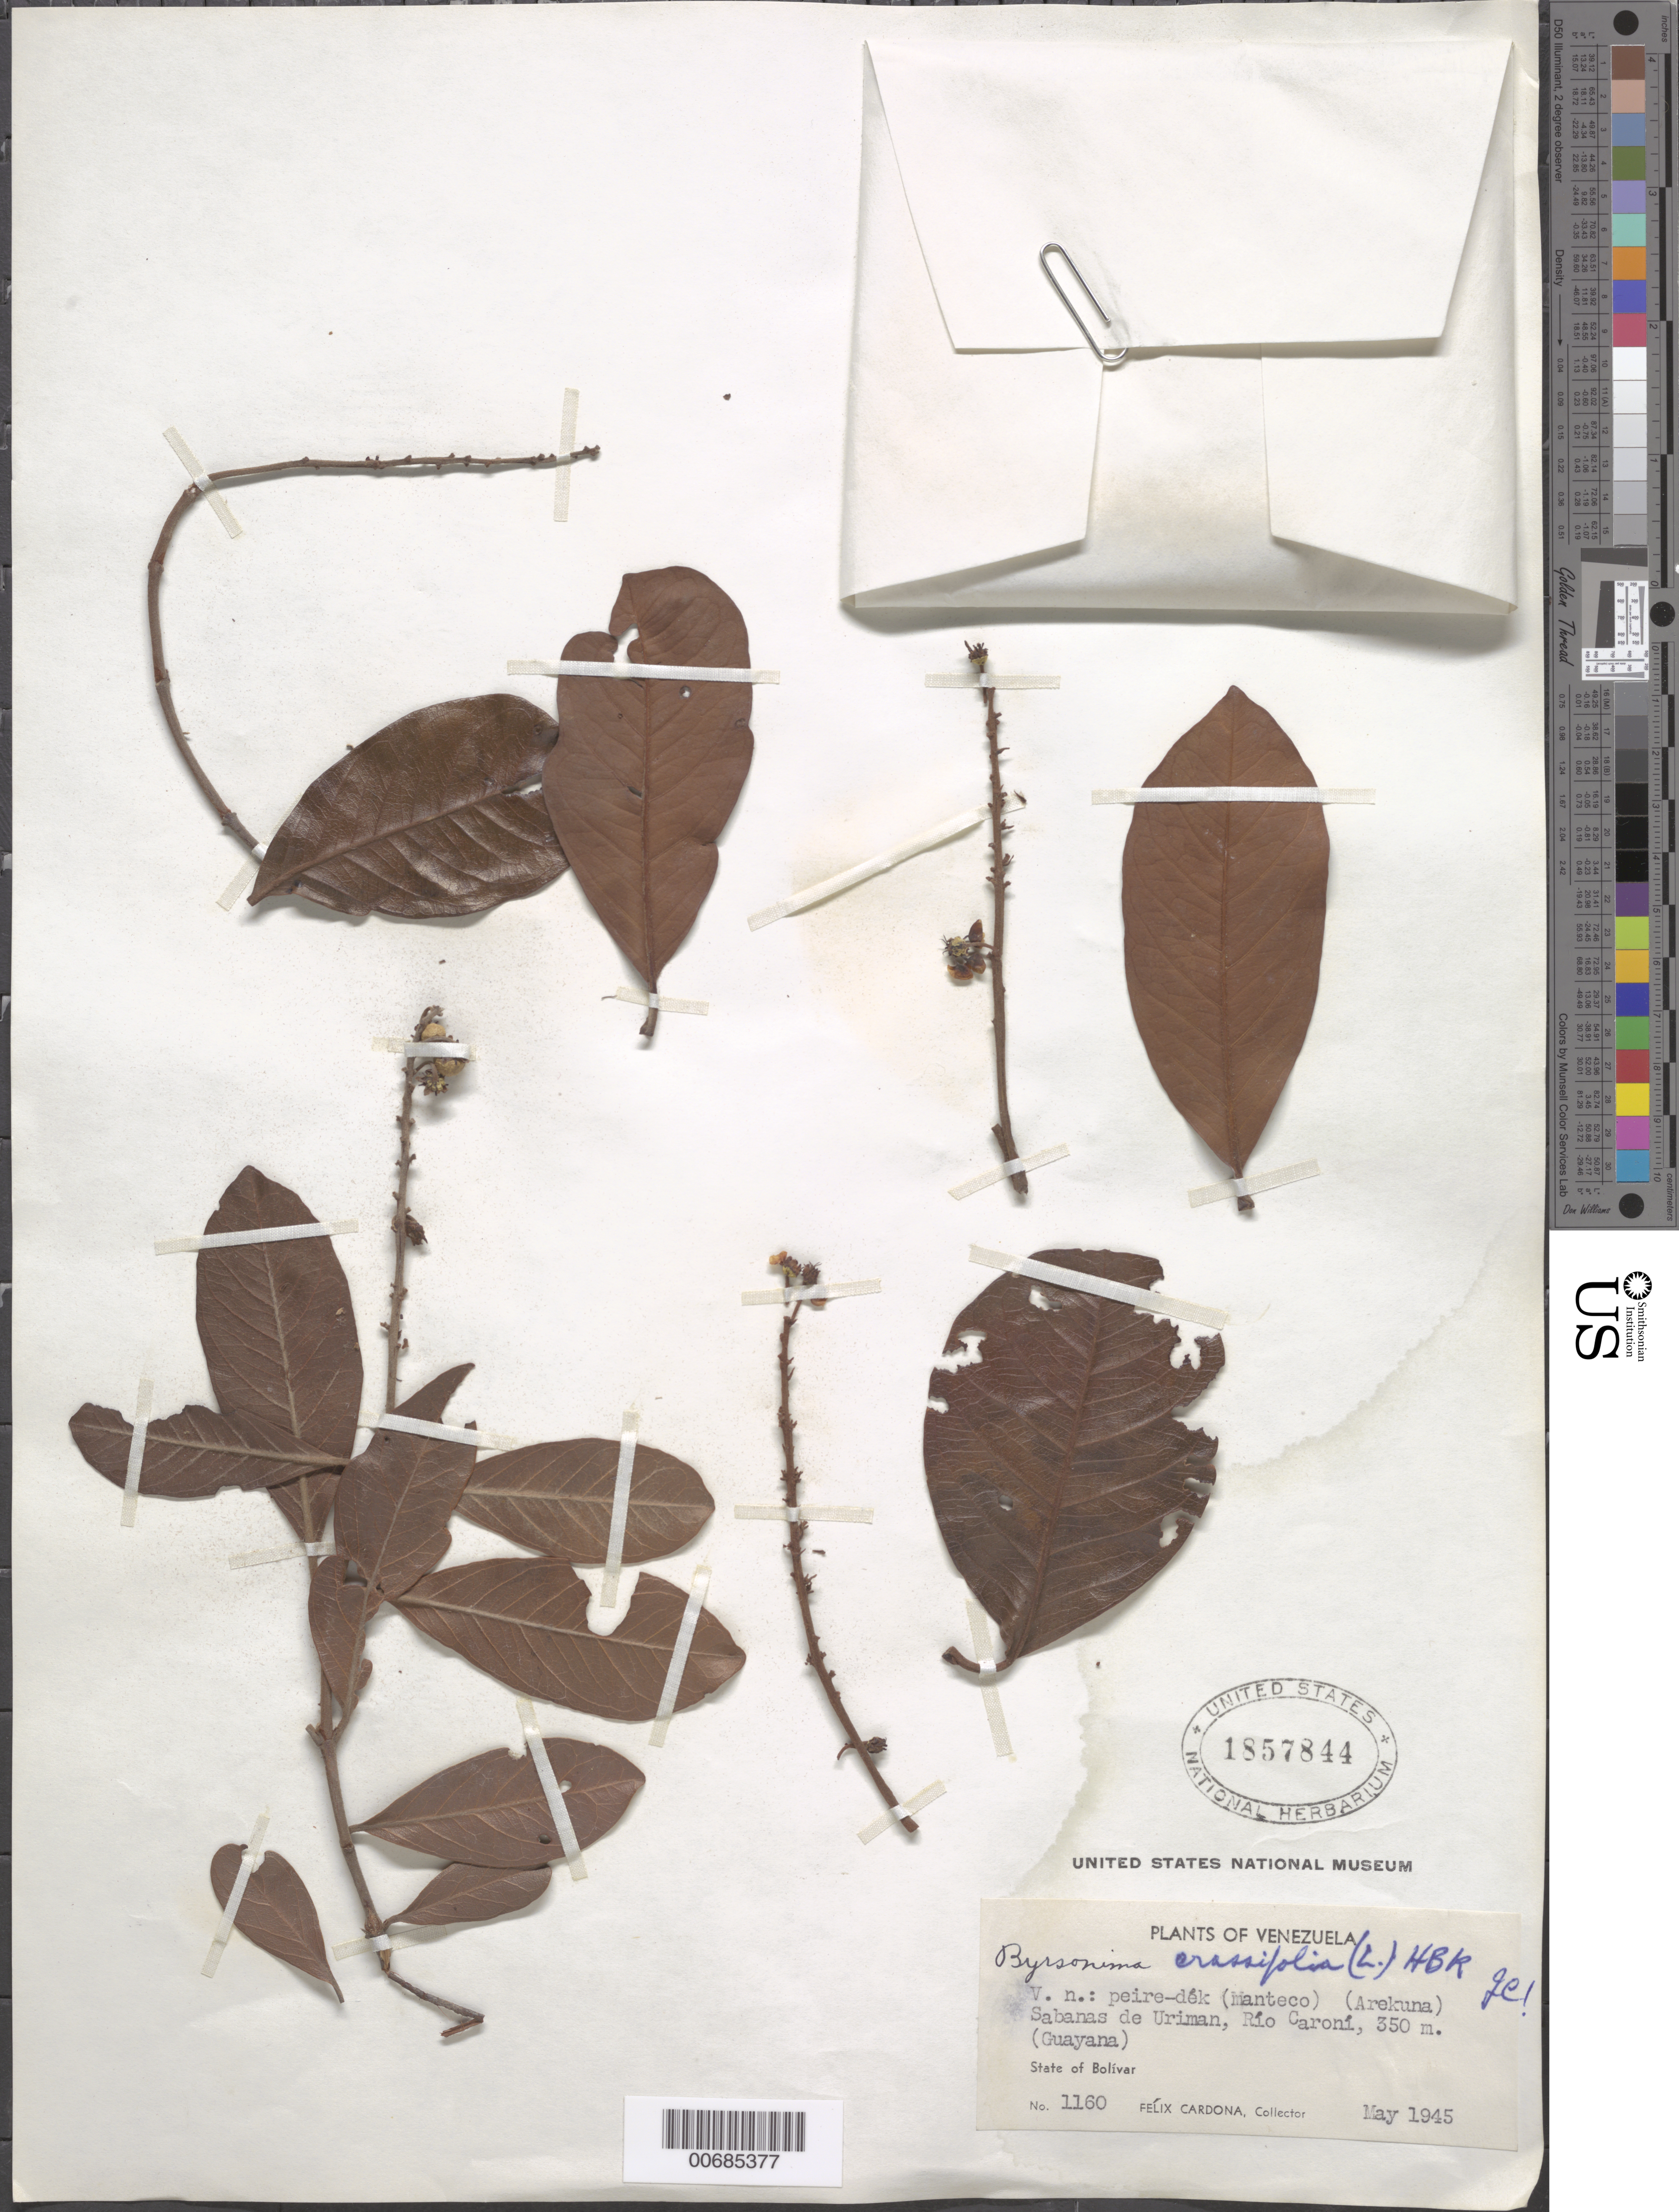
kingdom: Plantae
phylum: Tracheophyta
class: Magnoliopsida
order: Malpighiales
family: Malpighiaceae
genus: Byrsonima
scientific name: Byrsonima crassifolia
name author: (L.) Kunth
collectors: F. Cardona Puig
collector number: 1160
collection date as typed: May-45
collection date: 1945-05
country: Venezuela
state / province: Bolívar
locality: Río Caroní, Urimán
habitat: Savanna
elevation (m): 350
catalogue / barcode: US 1857844